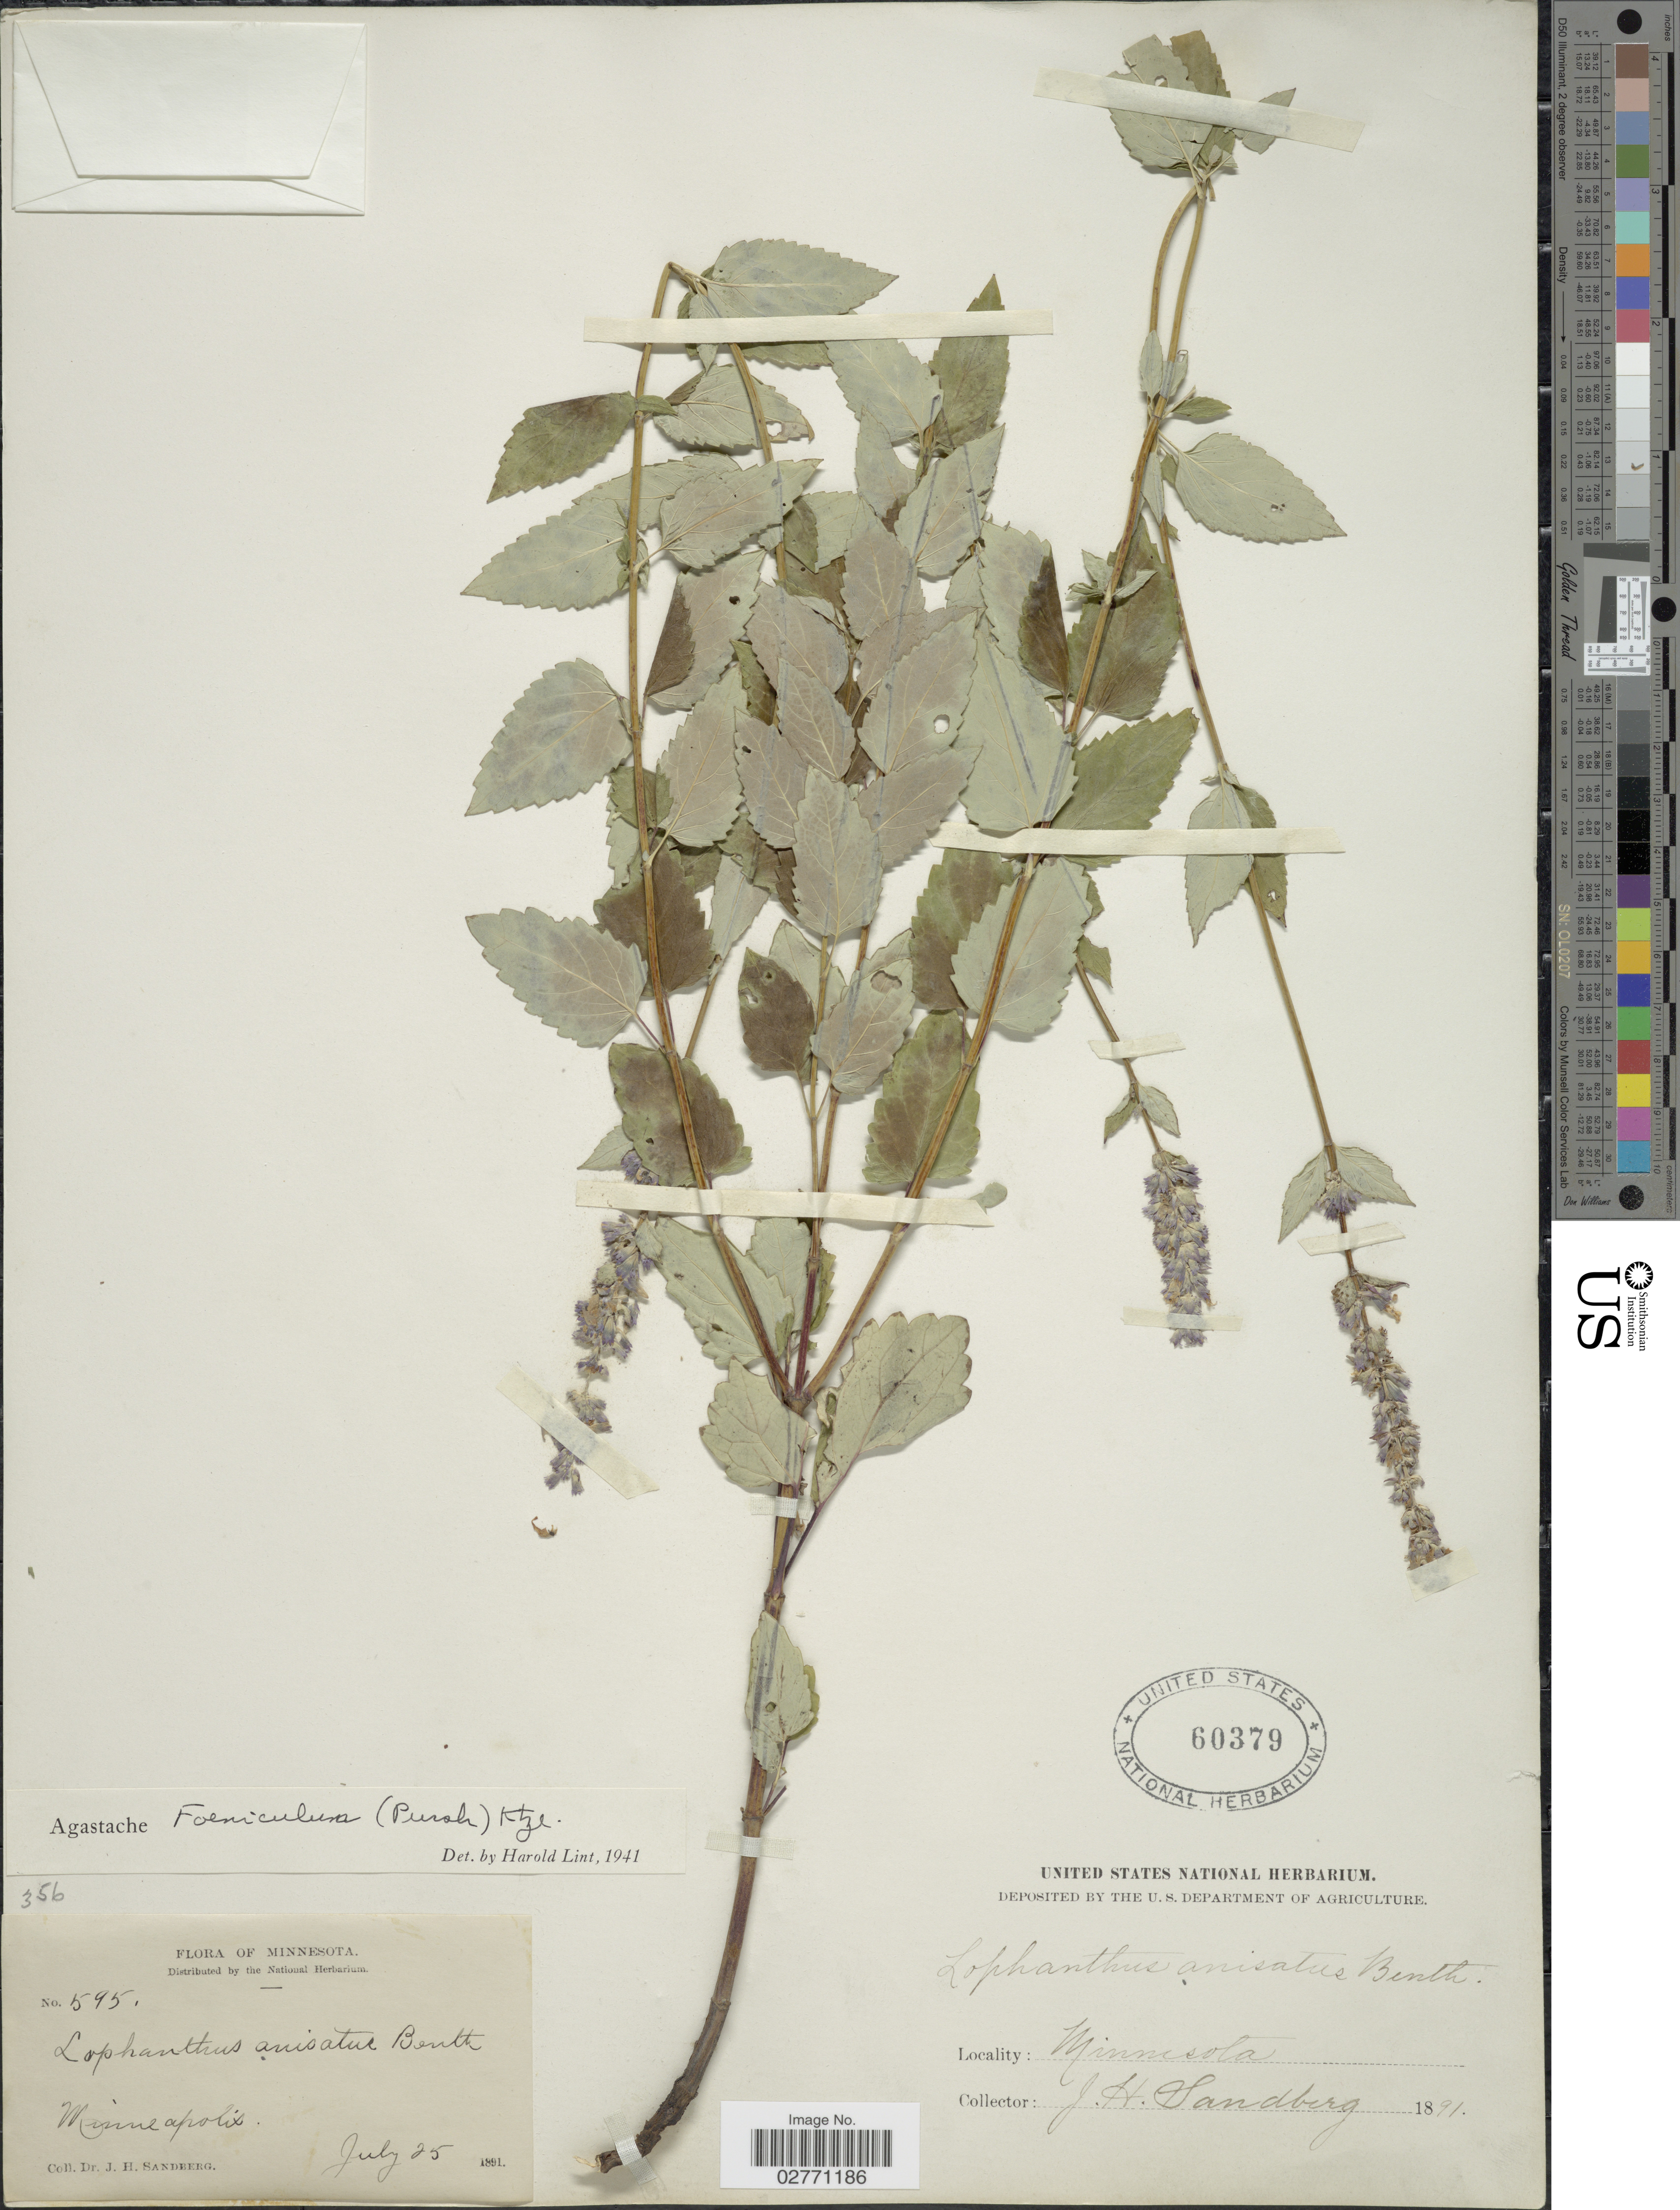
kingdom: Plantae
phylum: Tracheophyta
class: Magnoliopsida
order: Lamiales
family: Lamiaceae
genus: Agastache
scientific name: Agastache foeniculum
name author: (Pursh) Kuntze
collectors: J. H. Sandberg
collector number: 595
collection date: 1891-07-25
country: United States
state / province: Minnesota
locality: Minneapolis.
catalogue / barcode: US 60379